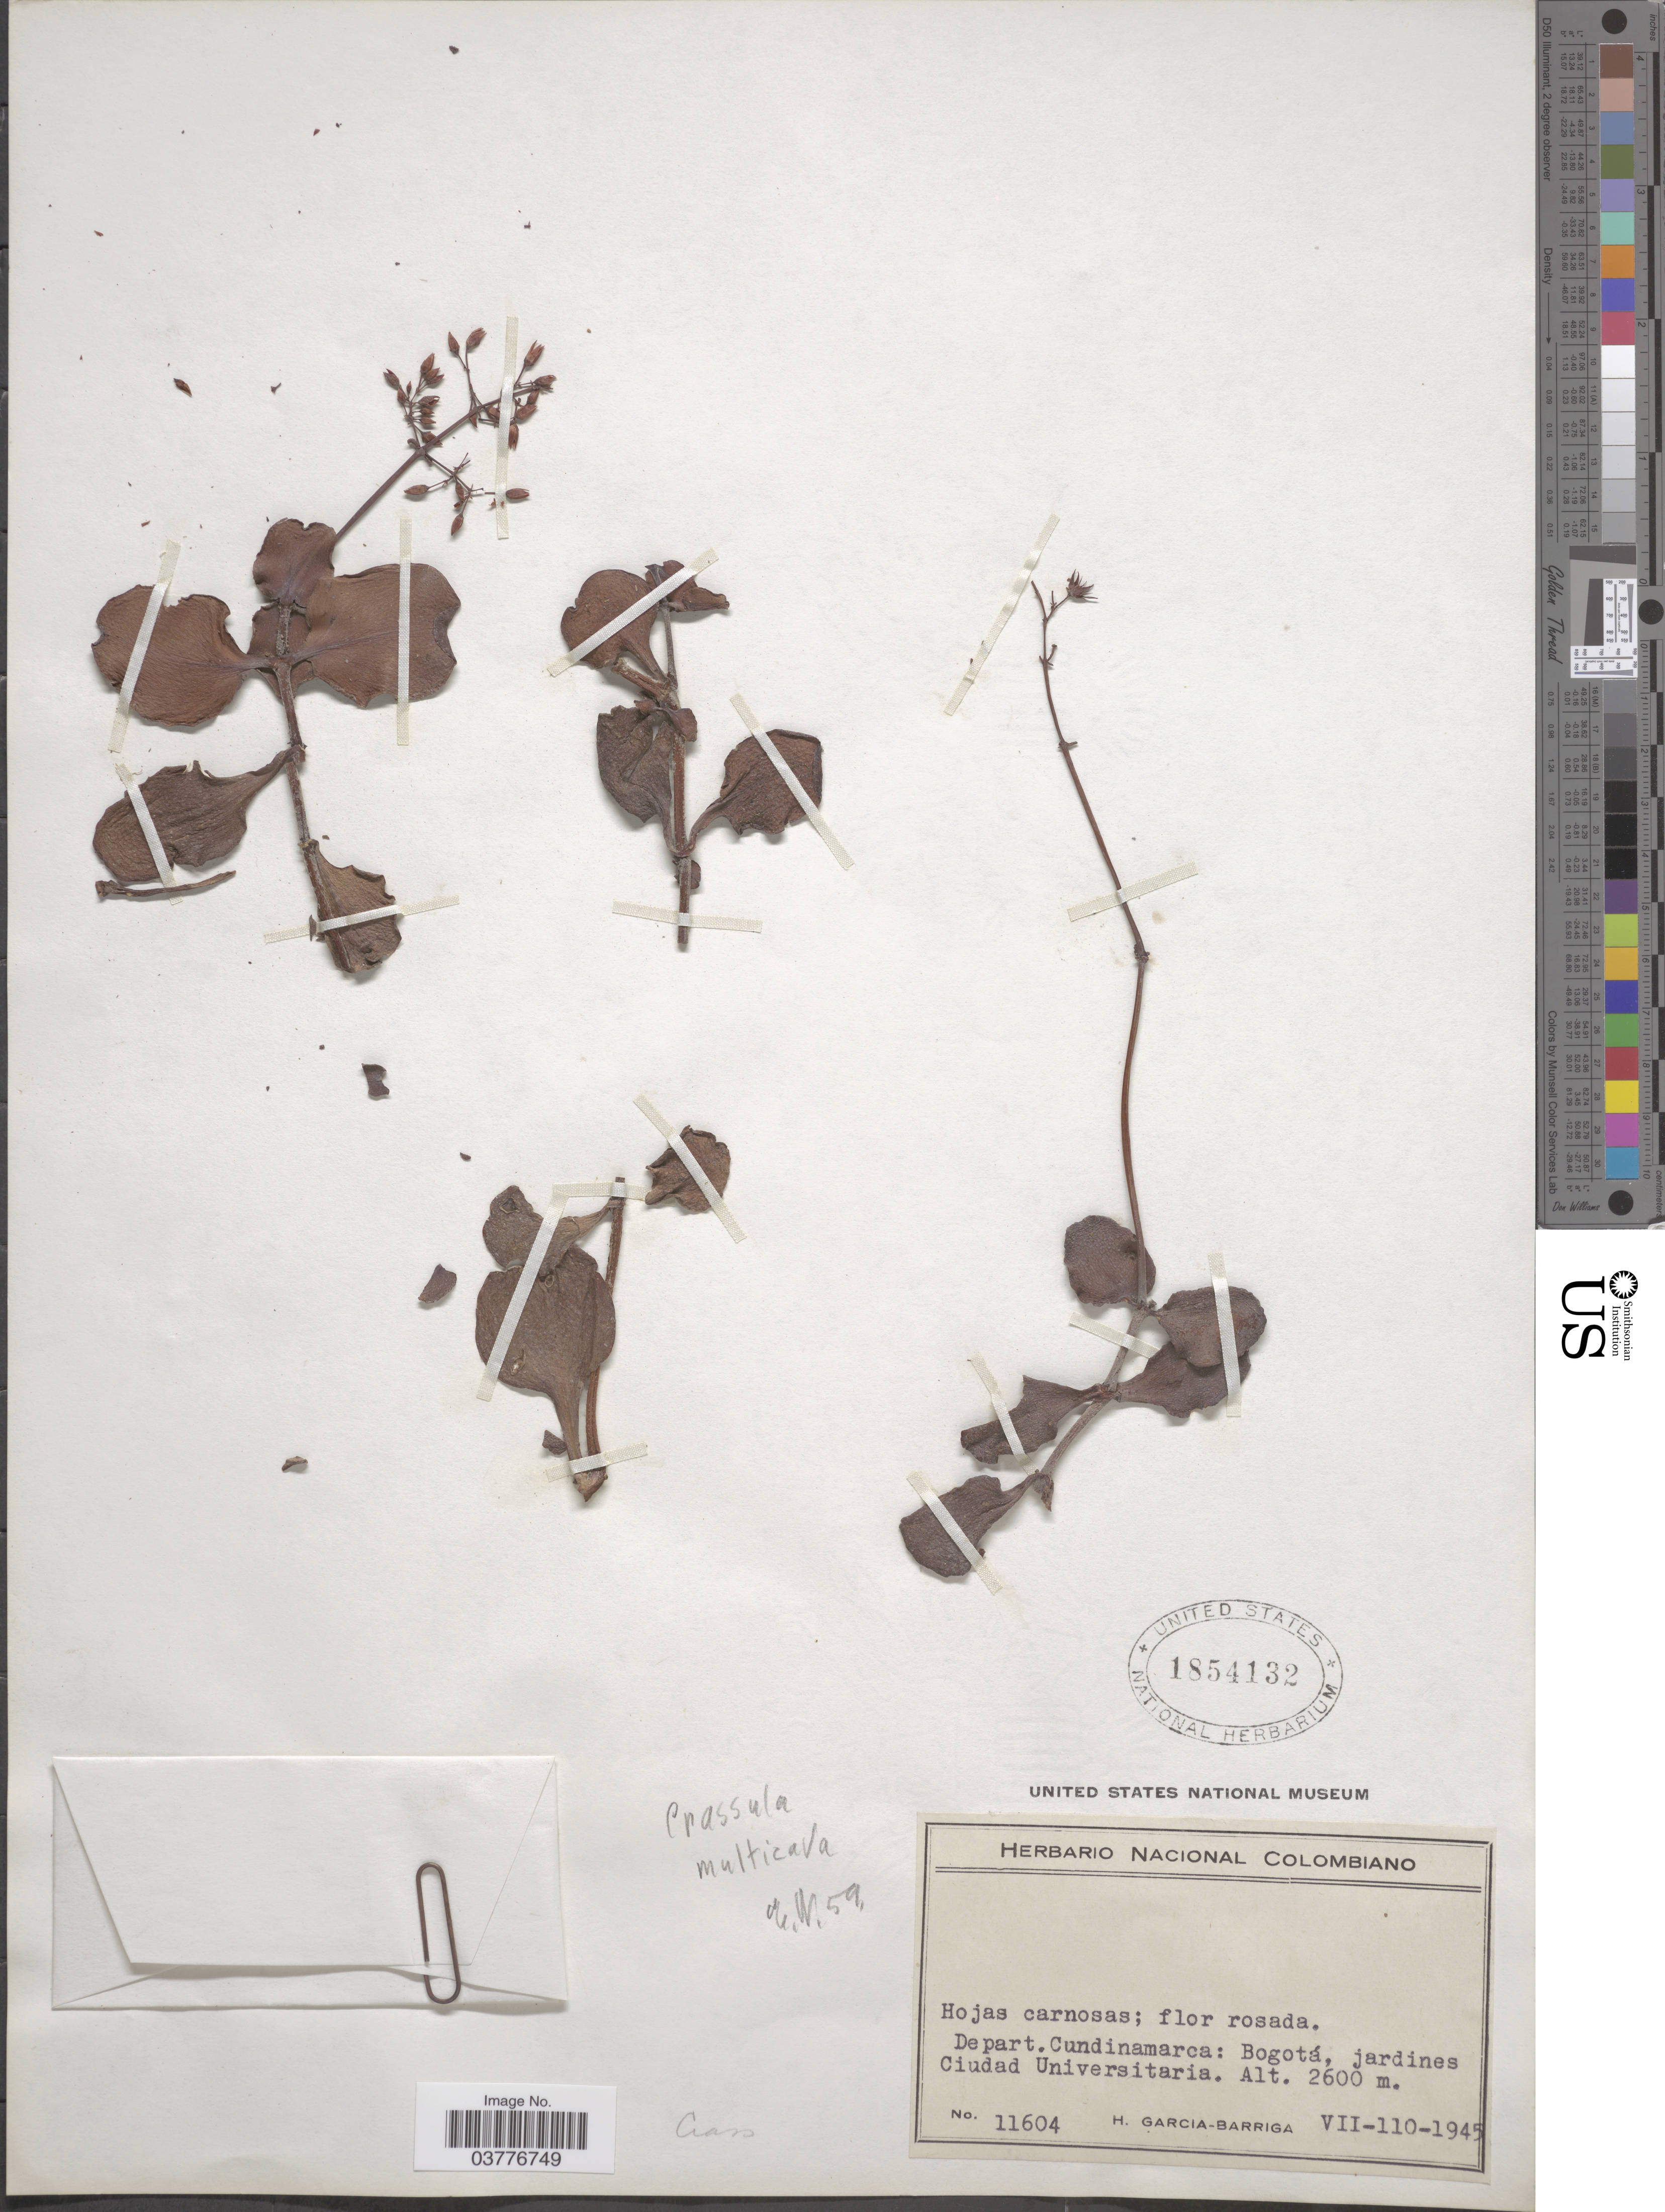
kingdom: Plantae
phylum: Tracheophyta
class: Magnoliopsida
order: Saxifragales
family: Crassulaceae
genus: Crassula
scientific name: Crassula multicava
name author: Lem.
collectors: H. García Barriga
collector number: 11604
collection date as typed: VII-110-1945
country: Colombia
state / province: Cundinamarca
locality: Depart. Cundinamarca: Bogotá, jardines Ciudad Universitaria.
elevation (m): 2600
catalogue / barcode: US 1854132